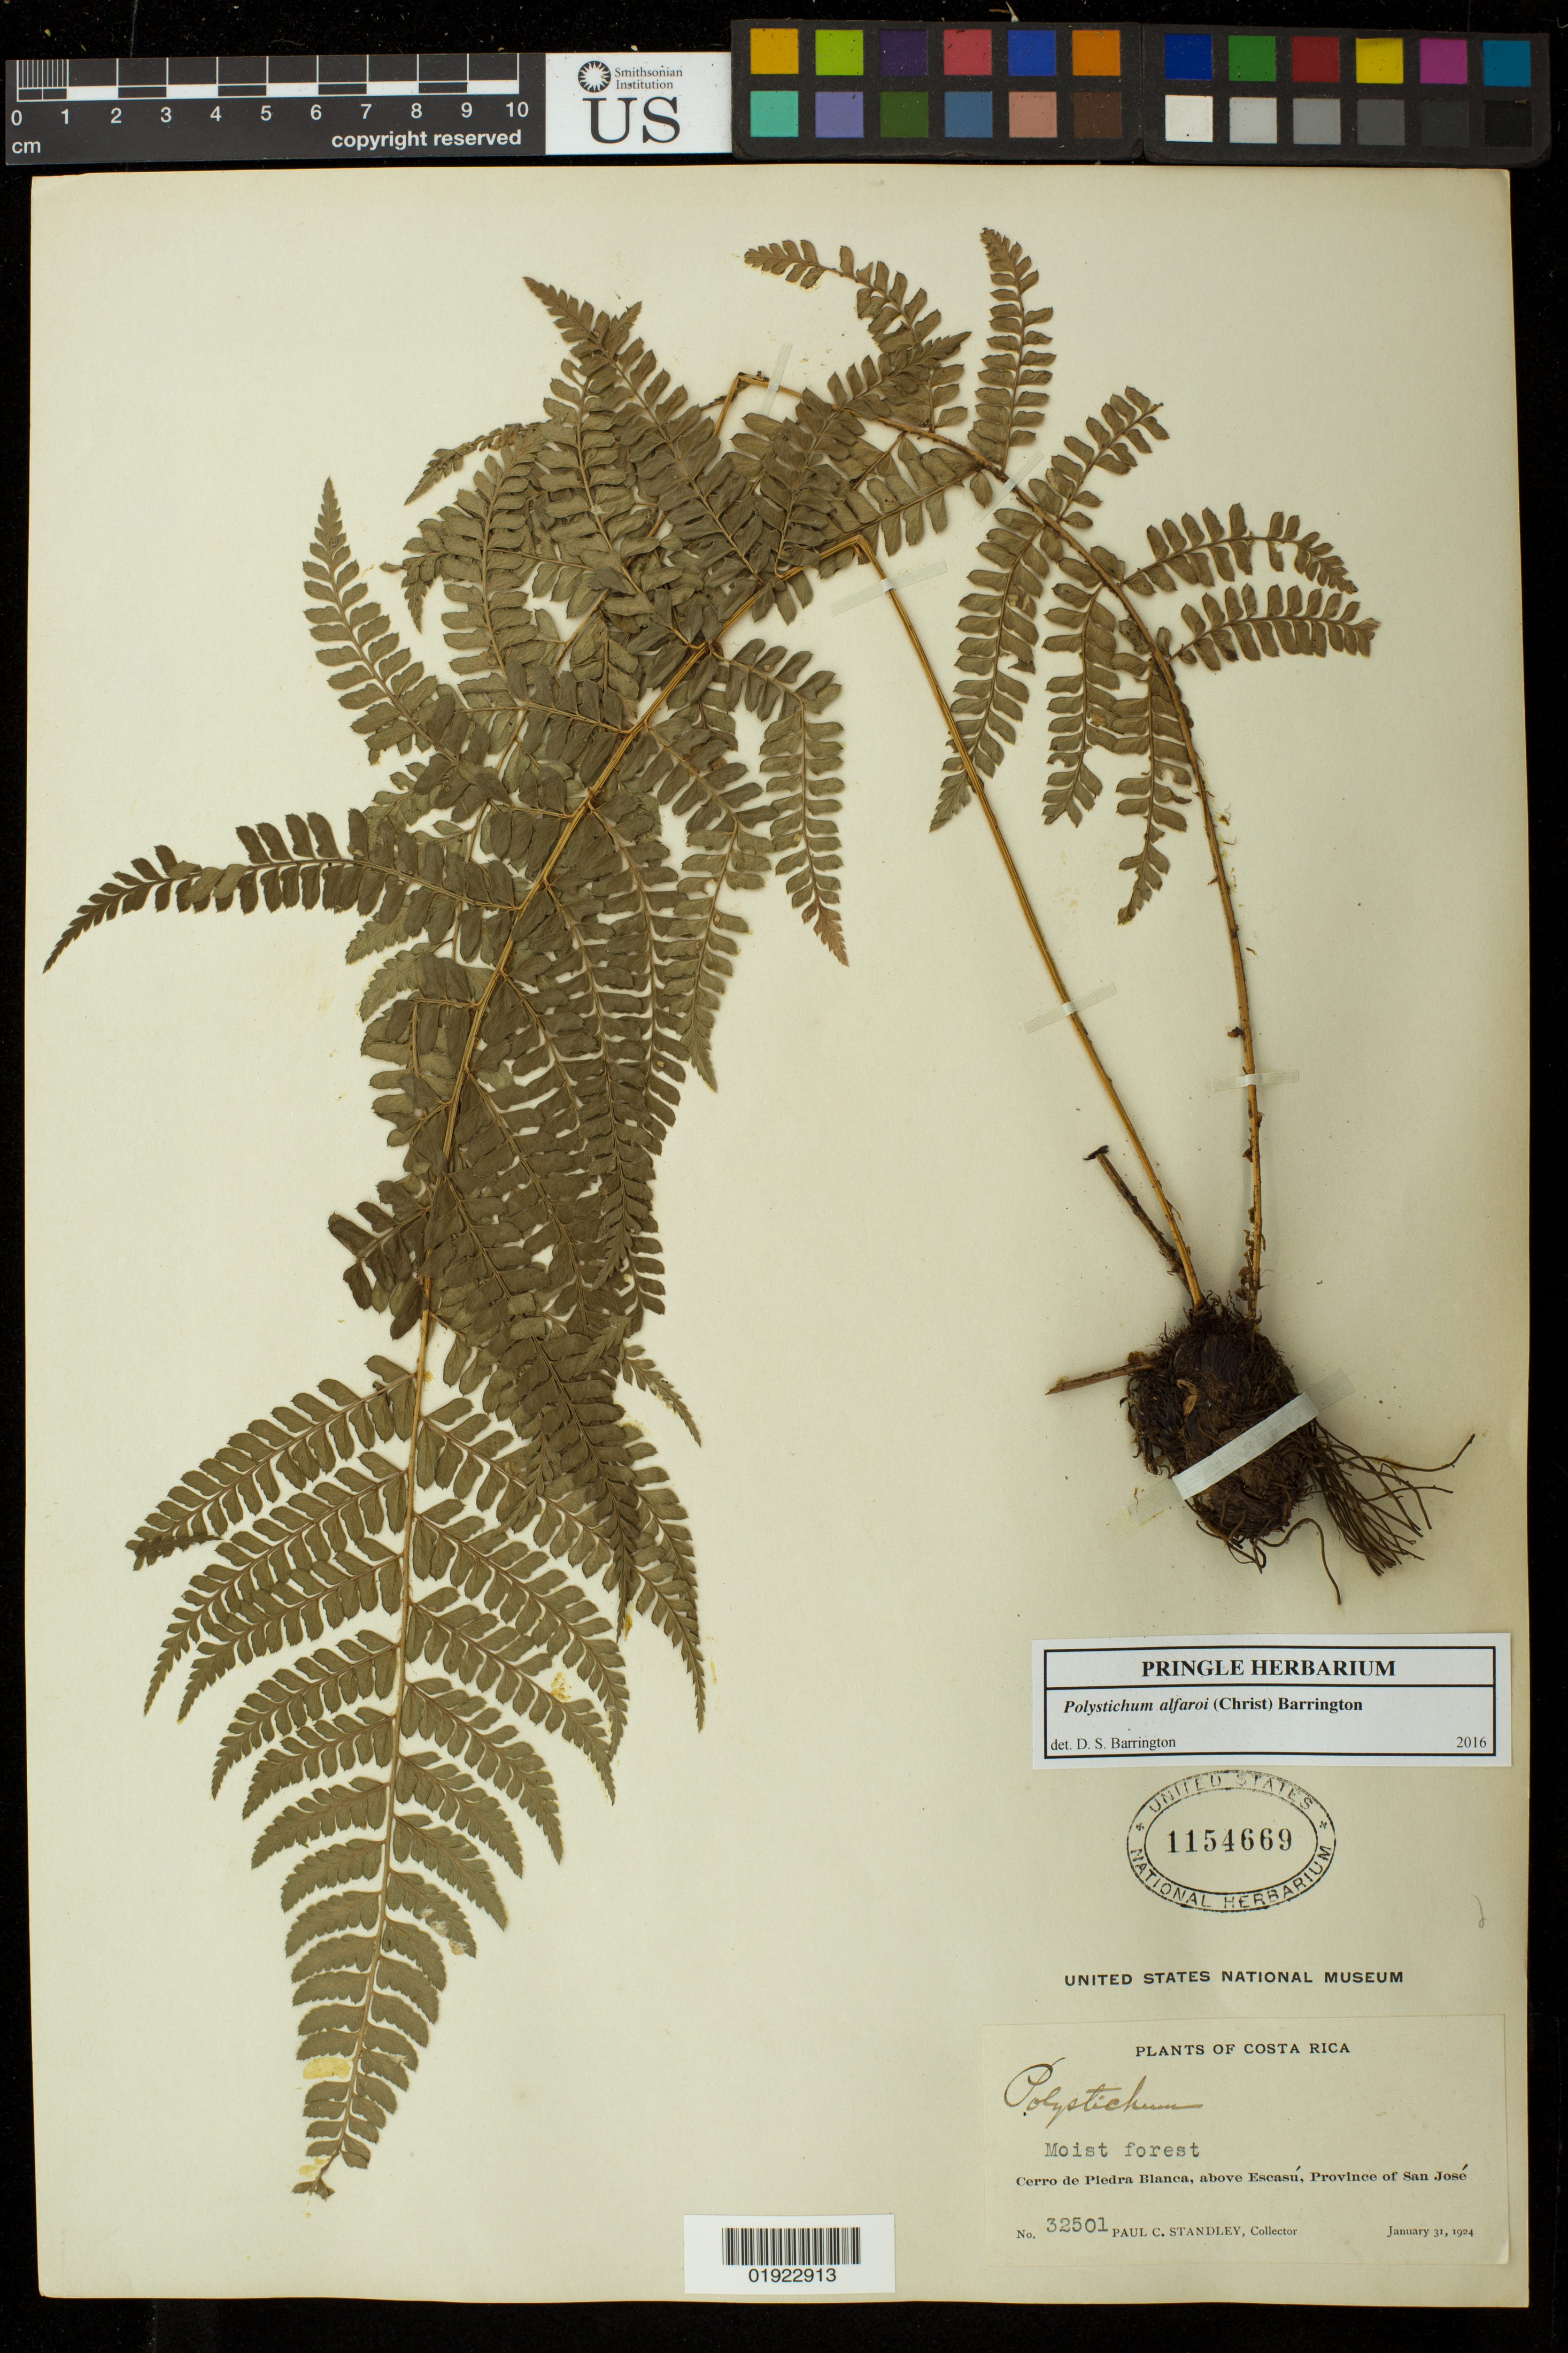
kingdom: Plantae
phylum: Tracheophyta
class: Polypodiopsida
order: Polypodiales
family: Dryopteridaceae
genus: Polystichum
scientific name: Polystichum alfaroi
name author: (Christ) Barrington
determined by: Barrington, D. S., Curator (VT), University of Vermont (UNITED STATES)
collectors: P. C. Standley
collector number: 32501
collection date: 1924-01-31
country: Costa Rica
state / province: San José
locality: Cerro de PIedra Blanca, above Escasu.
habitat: Moist forest.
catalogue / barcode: US 1154669